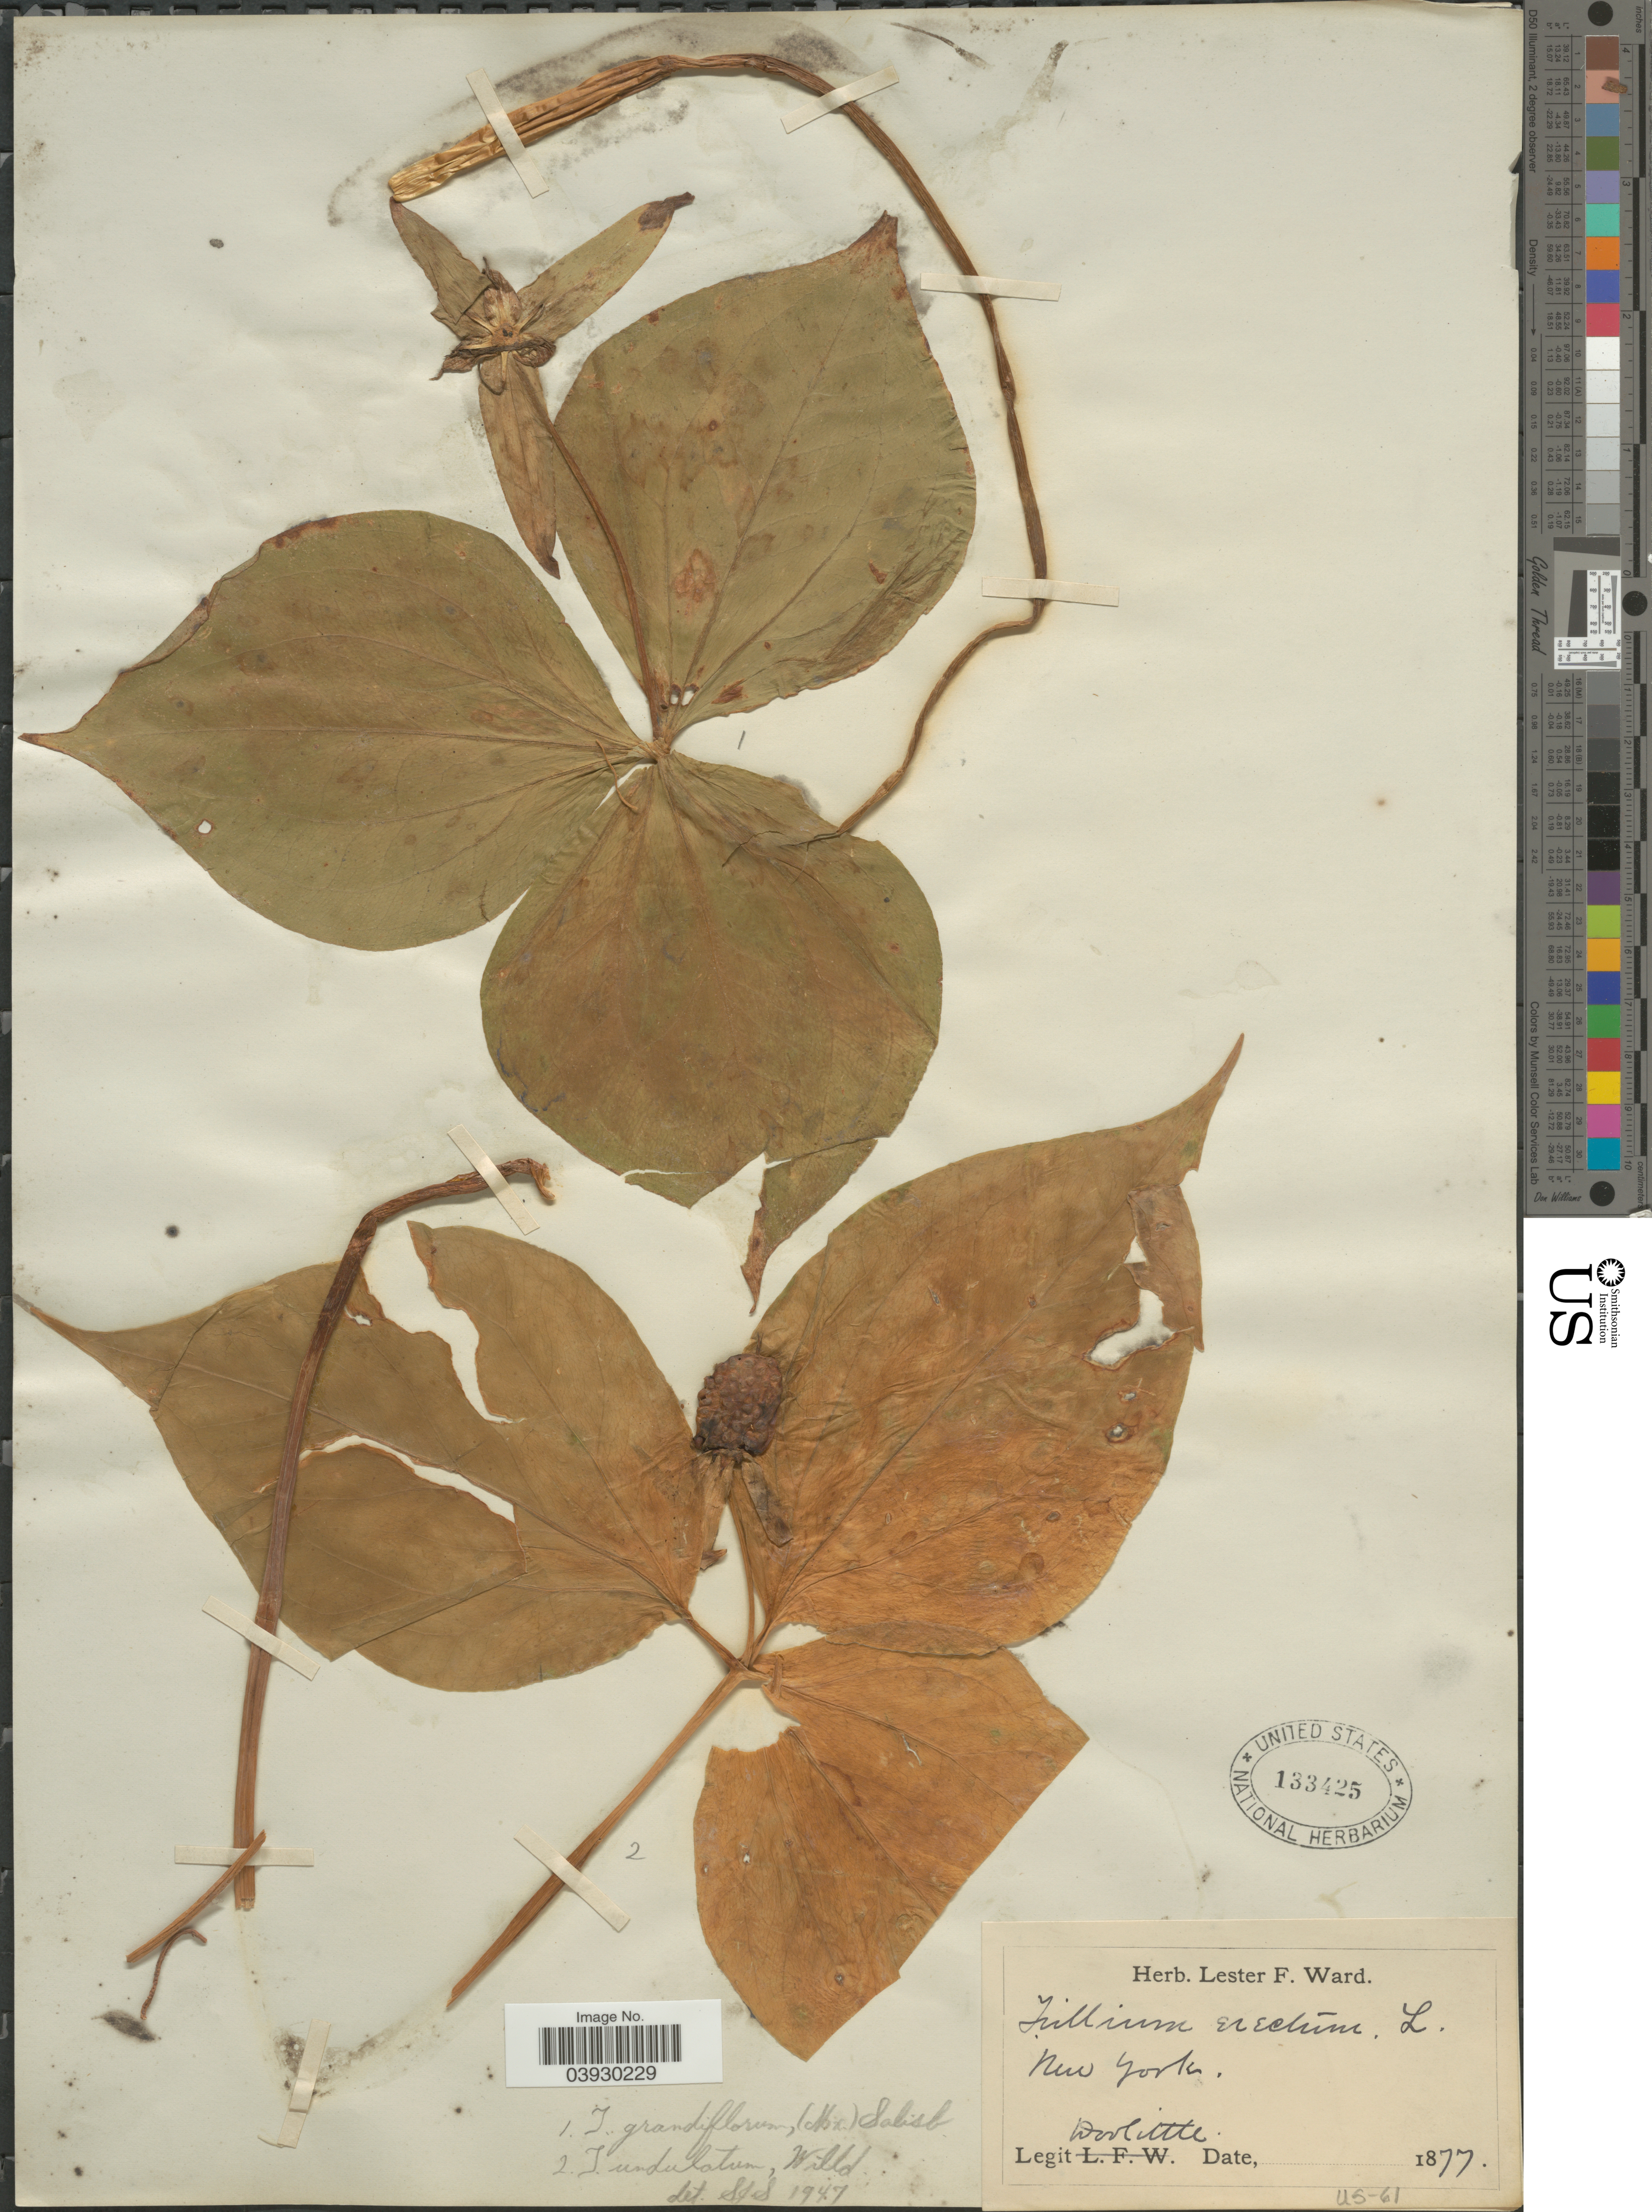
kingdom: Plantae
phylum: Tracheophyta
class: Liliopsida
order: Liliales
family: Melanthiaceae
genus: Trillium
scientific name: Trillium undulatum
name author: Willd.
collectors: -. Doolittle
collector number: US-61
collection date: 1877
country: United States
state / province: New York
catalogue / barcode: US 133425